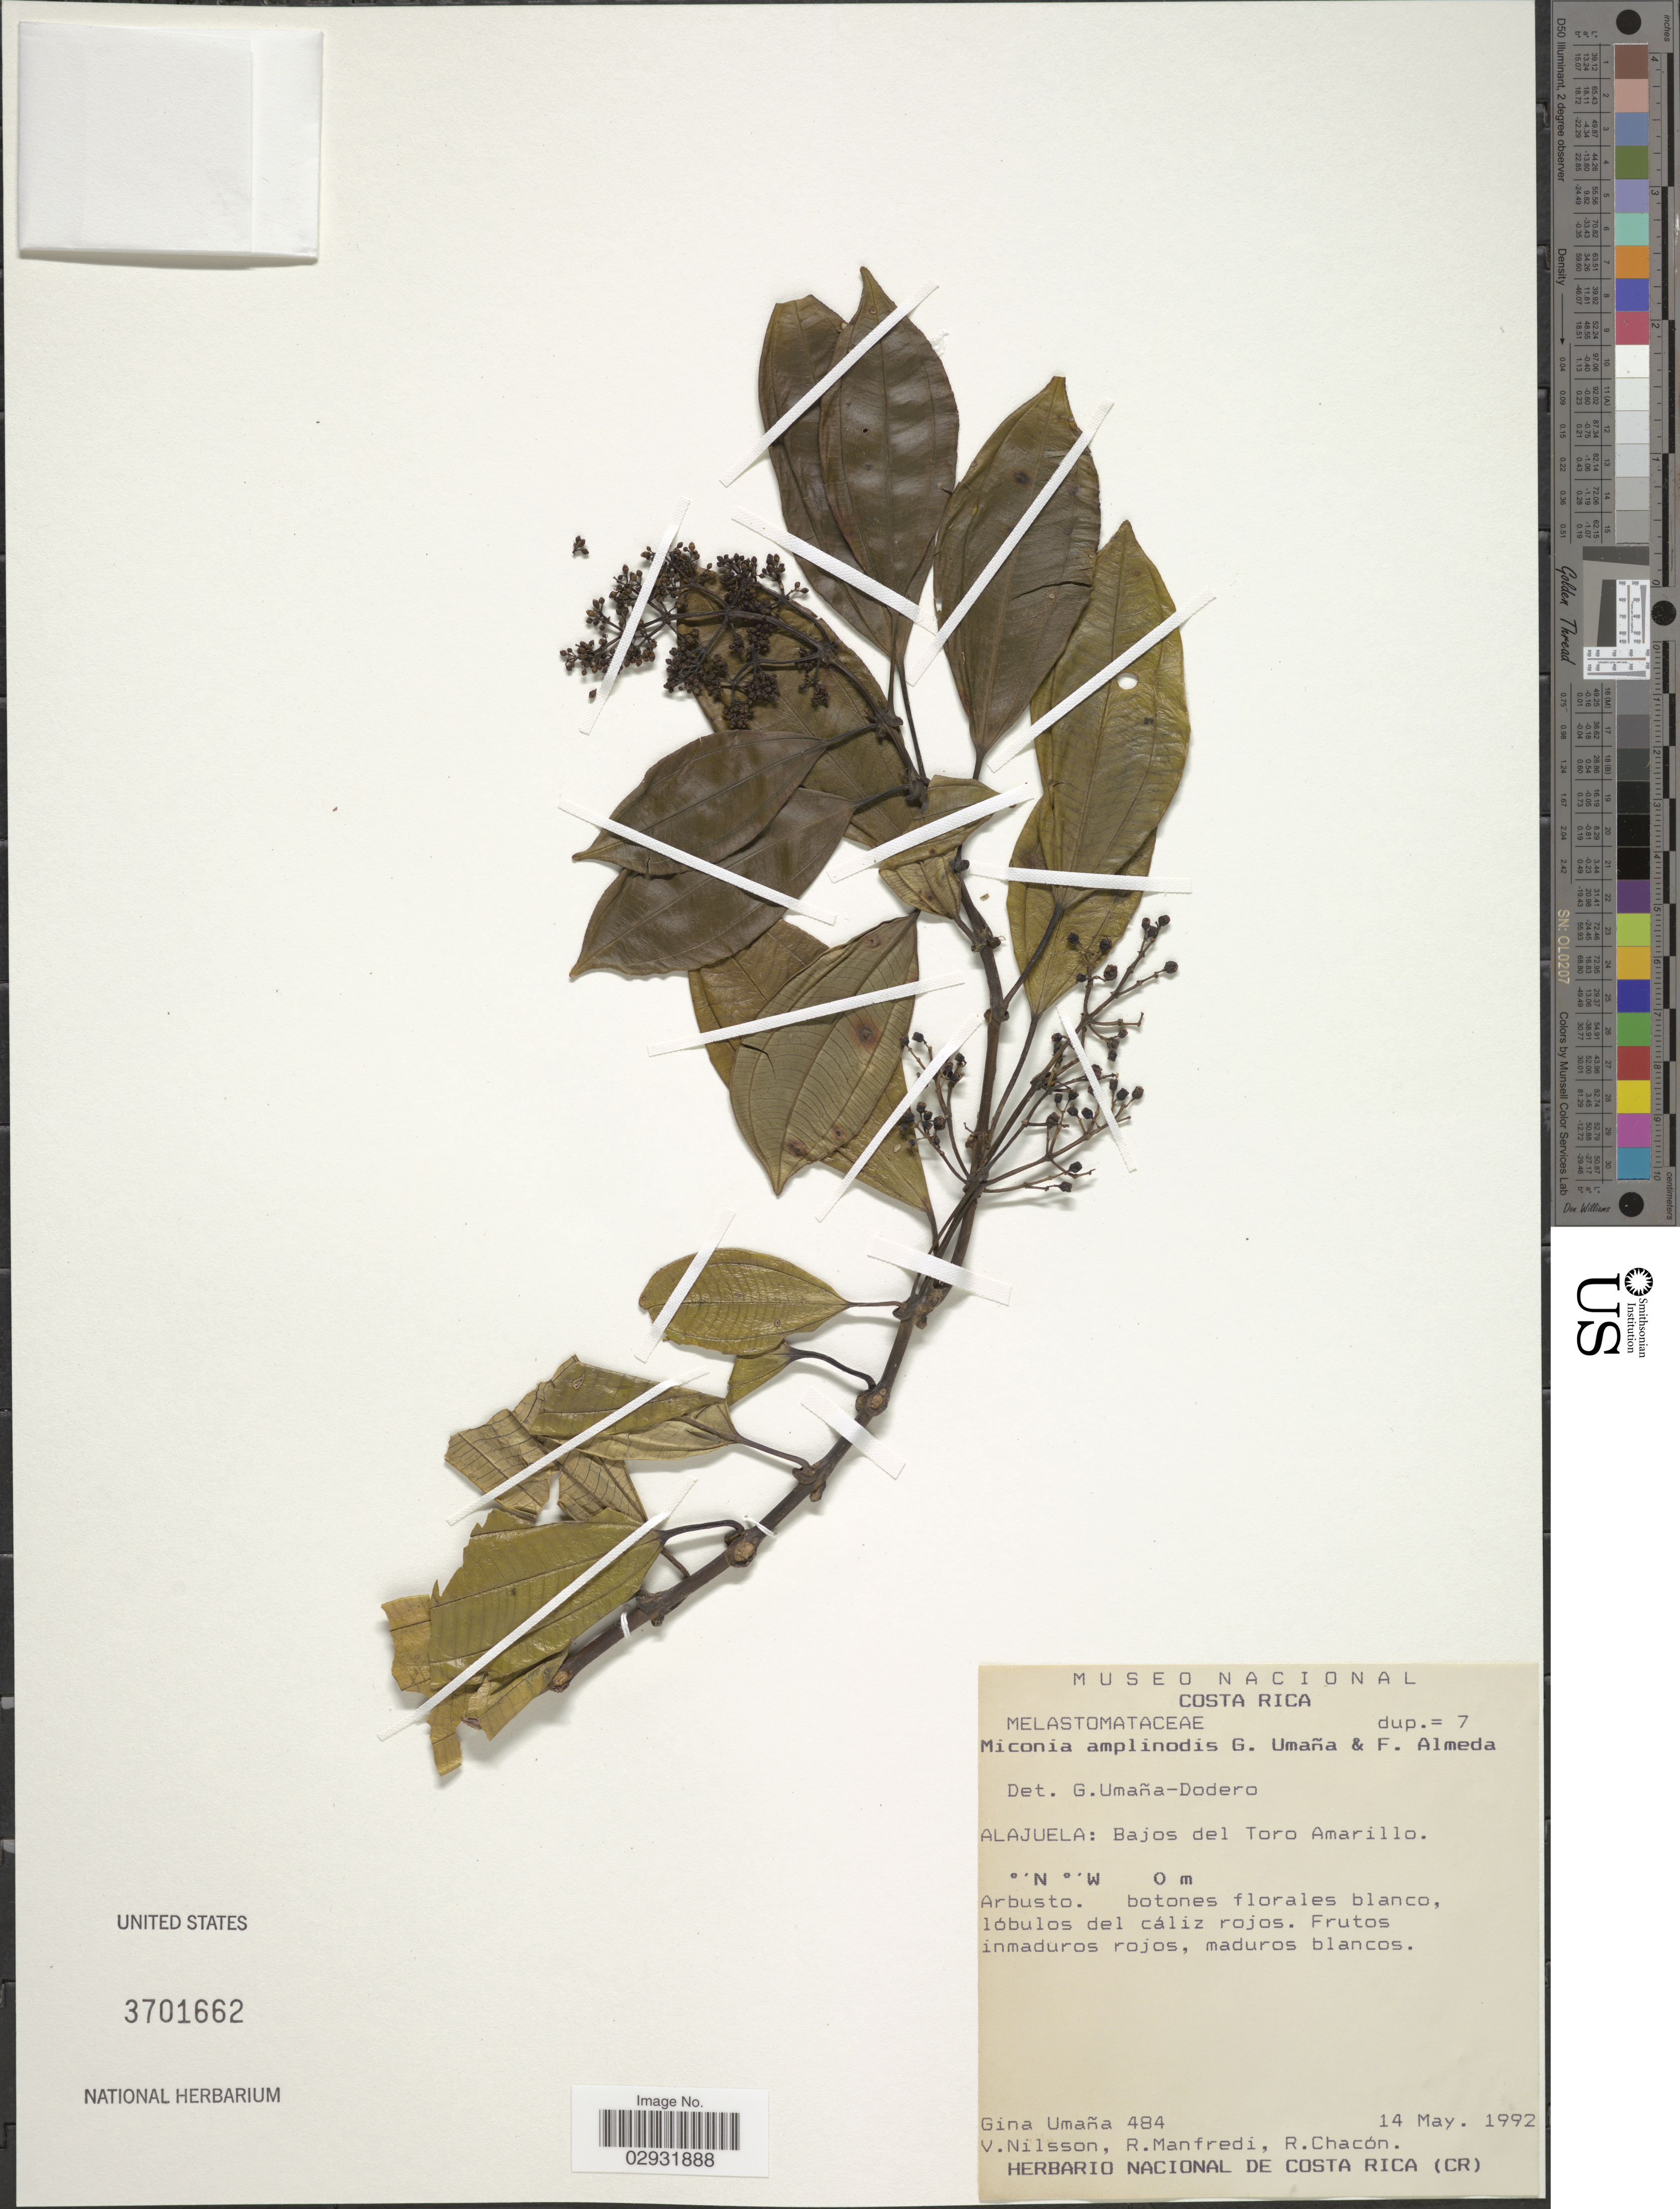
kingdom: Plantae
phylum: Tracheophyta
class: Magnoliopsida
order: Myrtales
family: Melastomataceae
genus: Miconia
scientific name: Miconia amplinodis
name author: Umaña & Almeda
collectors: G. Umana, V. Nilsson, R. Manfredi & R. Chacón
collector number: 484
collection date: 1992-05-14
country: Costa Rica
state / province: Alajuela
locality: Bajos del Toro Amarillo.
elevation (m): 0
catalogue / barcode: US 3701662